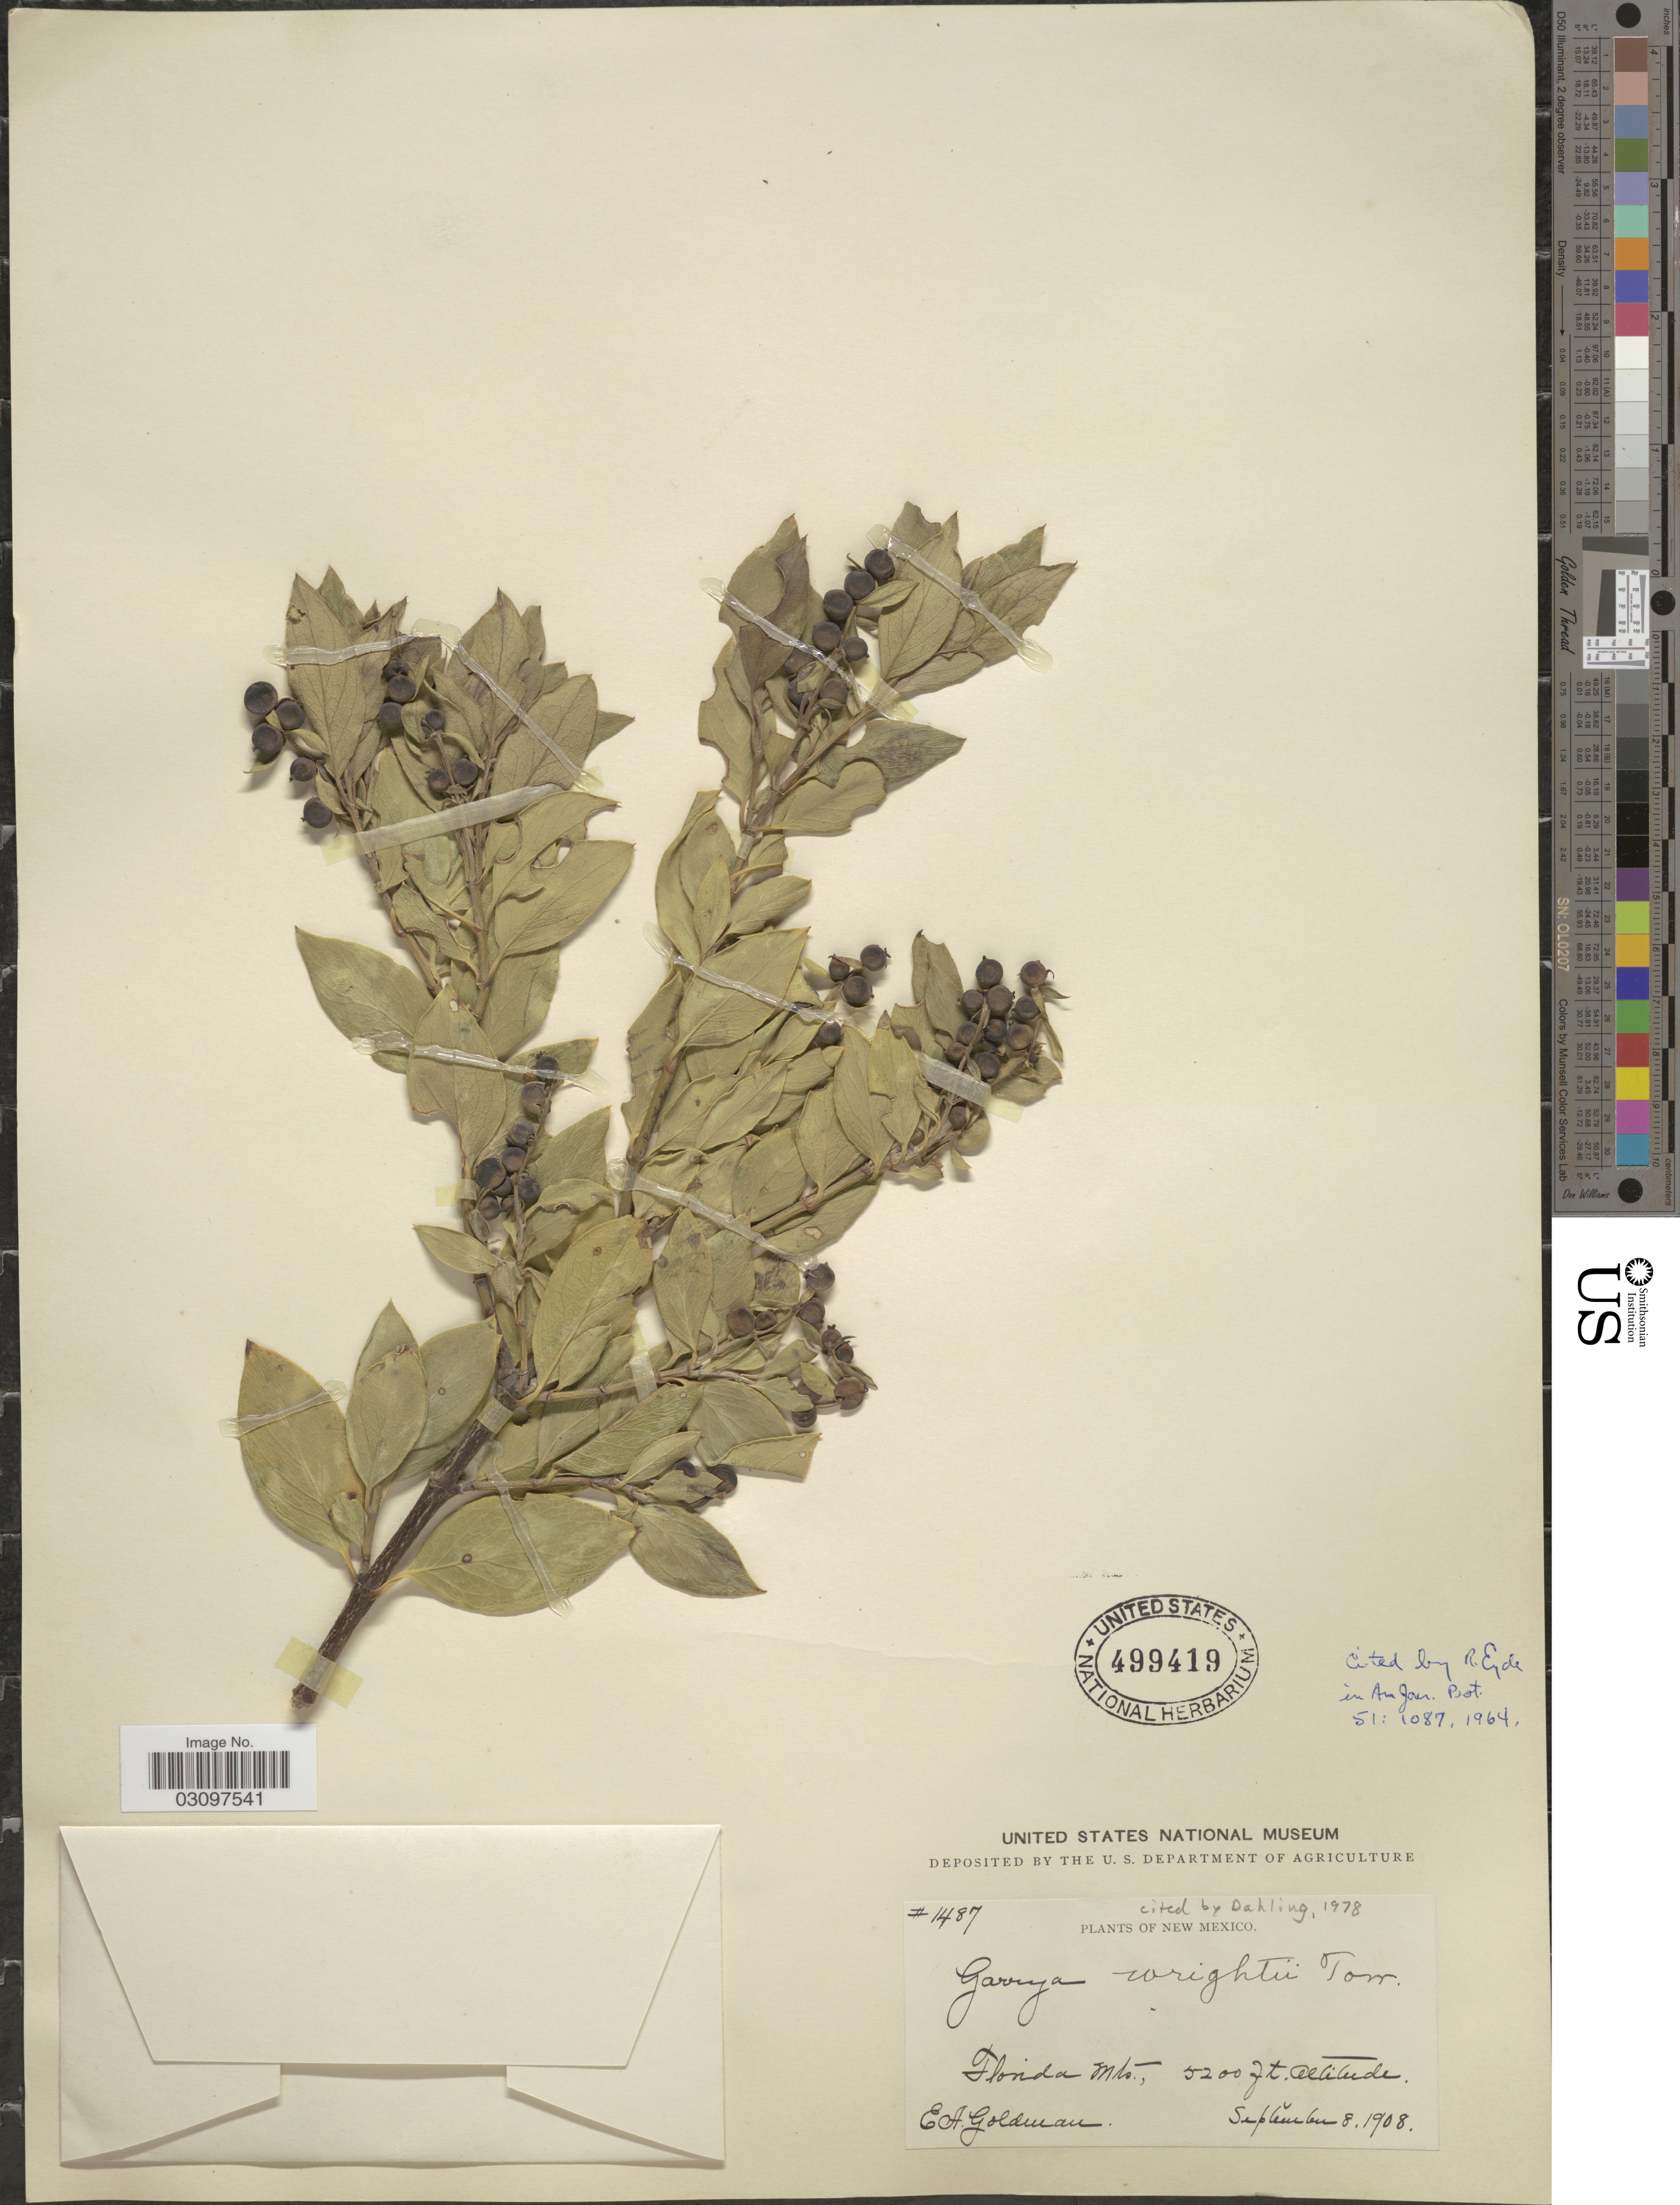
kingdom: Plantae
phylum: Tracheophyta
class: Magnoliopsida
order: Garryales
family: Garryaceae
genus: Garrya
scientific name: Garrya wrightii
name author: Torr.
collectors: E. A. Goldman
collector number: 1487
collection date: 1908-09-08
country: United States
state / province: New Mexico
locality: Florida Mts.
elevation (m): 1585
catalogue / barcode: US 499419